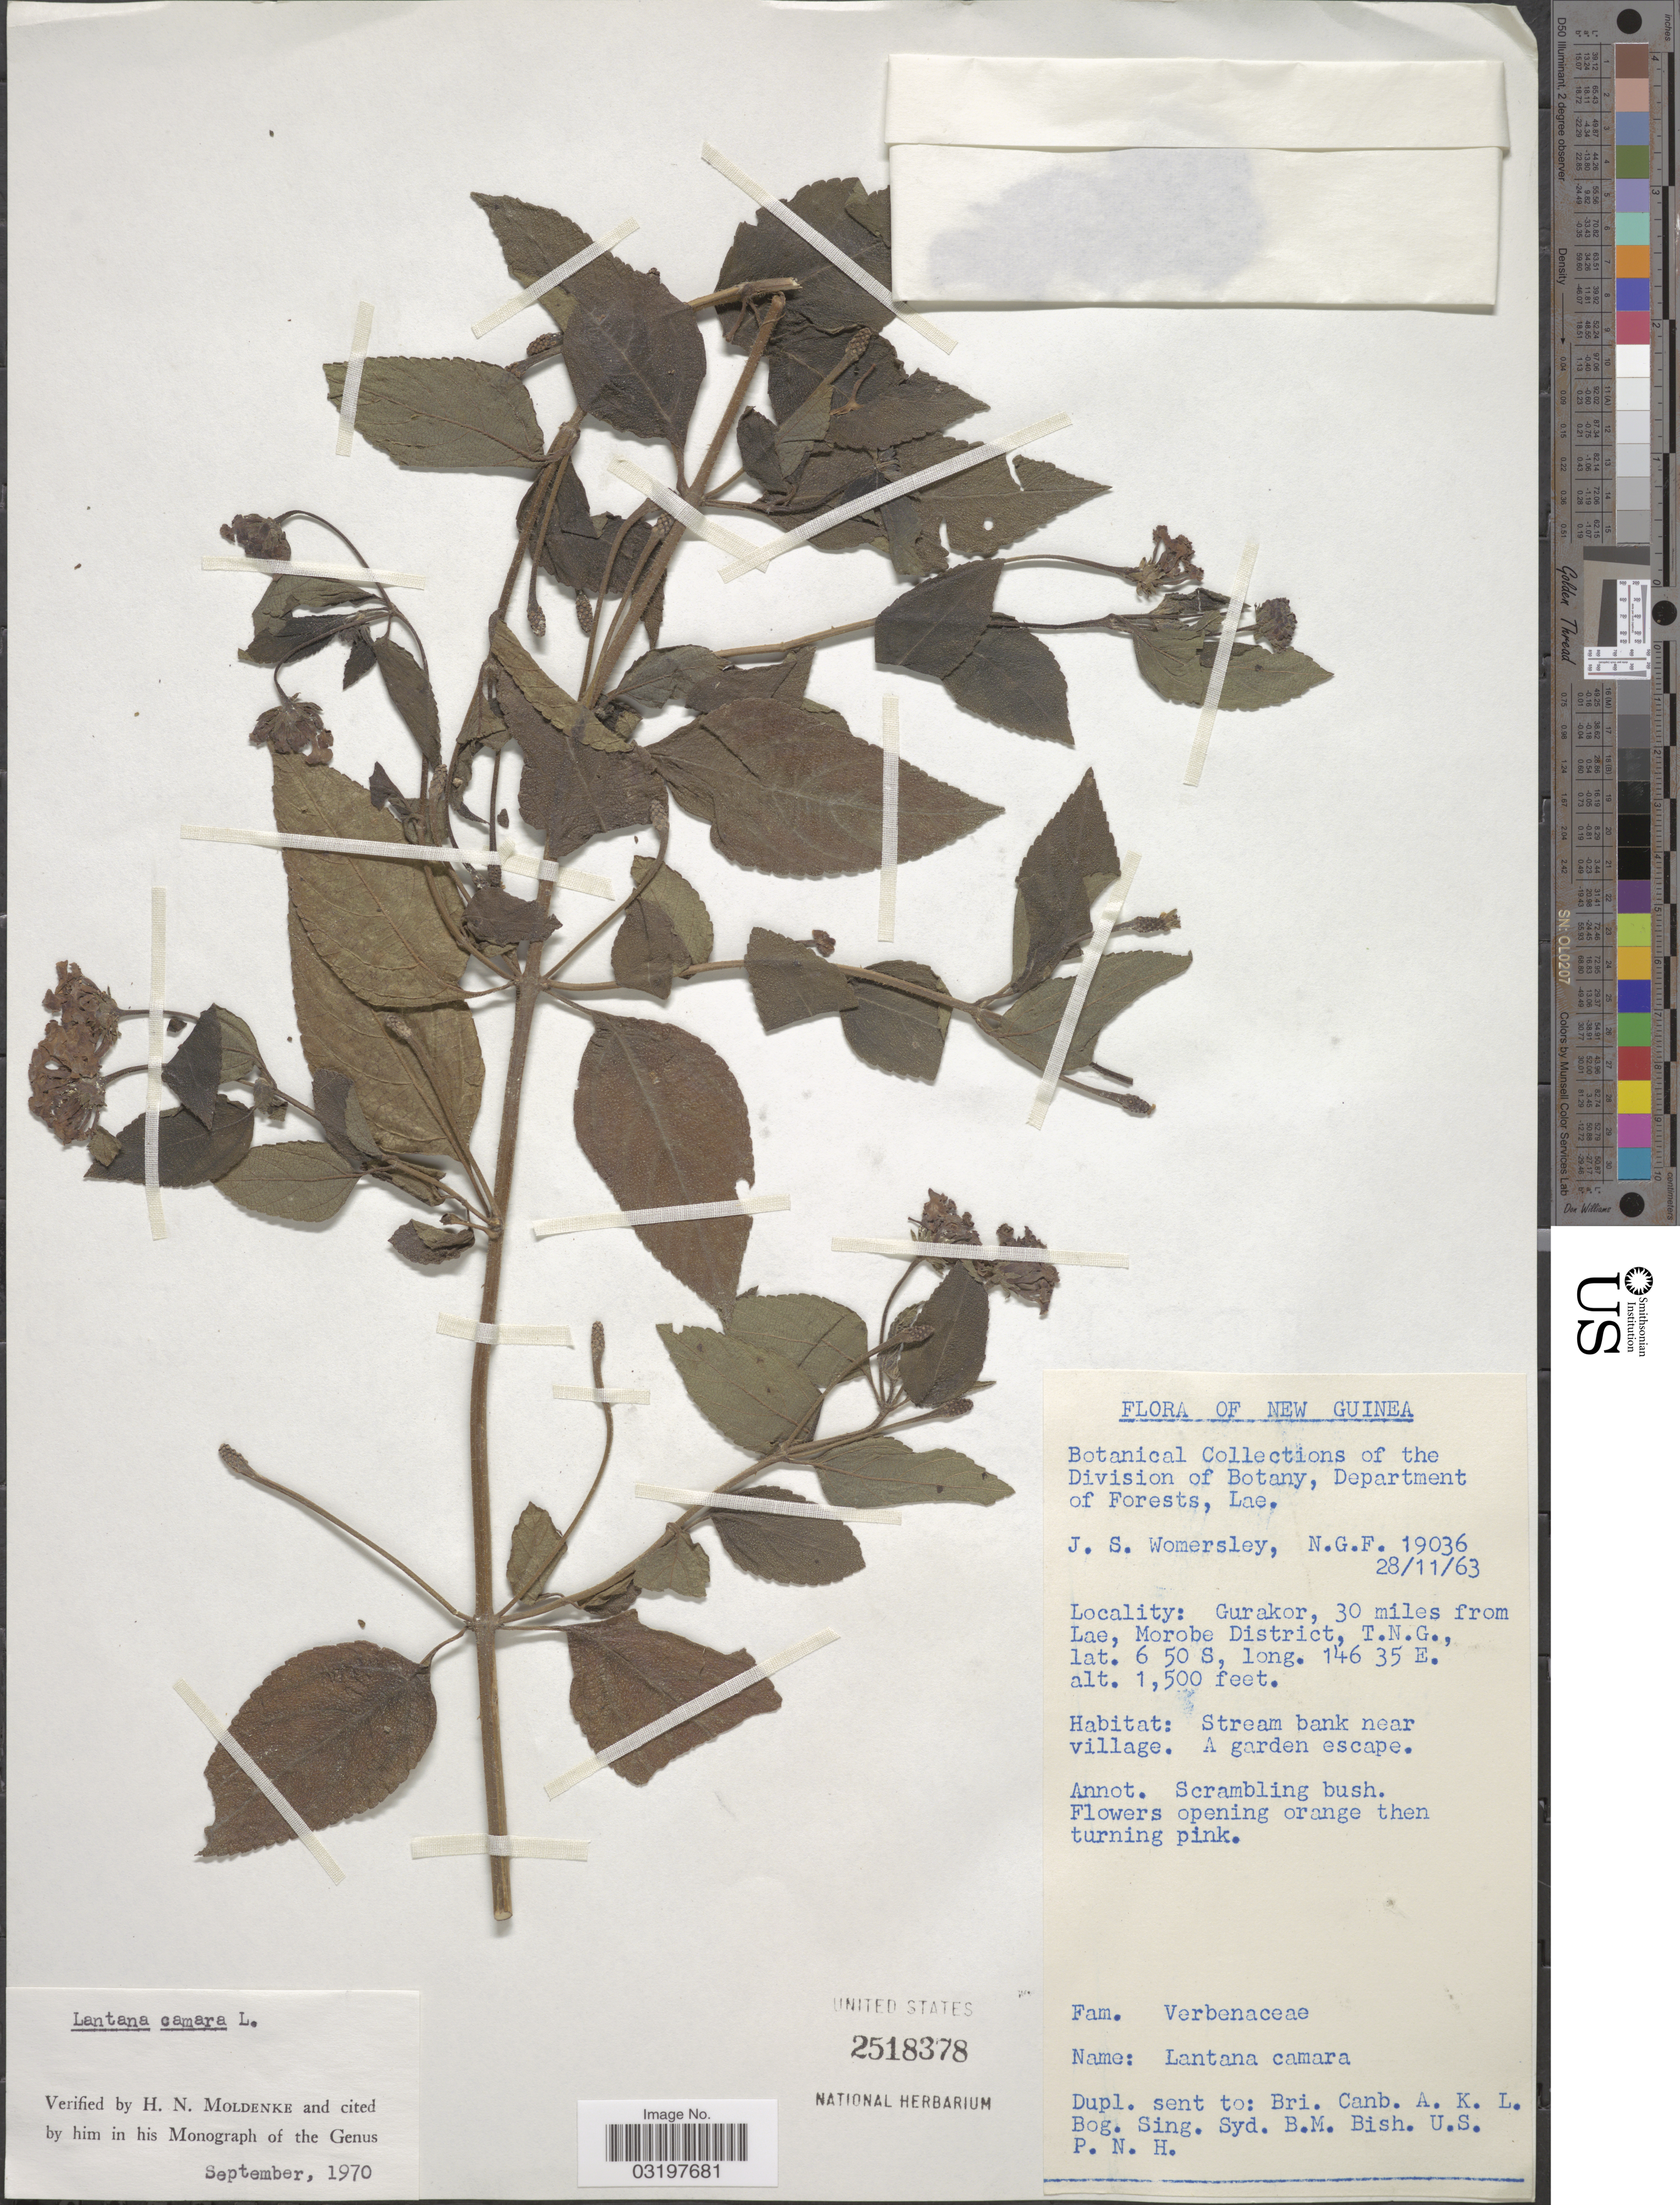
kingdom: Plantae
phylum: Tracheophyta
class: Magnoliopsida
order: Lamiales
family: Verbenaceae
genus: Lantana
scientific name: Lantana camara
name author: L.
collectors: J. S. Womersley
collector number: NGF19036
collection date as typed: Transcribed d/m/y: 28/11/63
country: Papua New Guinea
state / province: Morobe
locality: New Guinea, Gurakor, 30 miles from Lae, Morobe District, T.N.G.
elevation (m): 457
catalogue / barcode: US 2518378